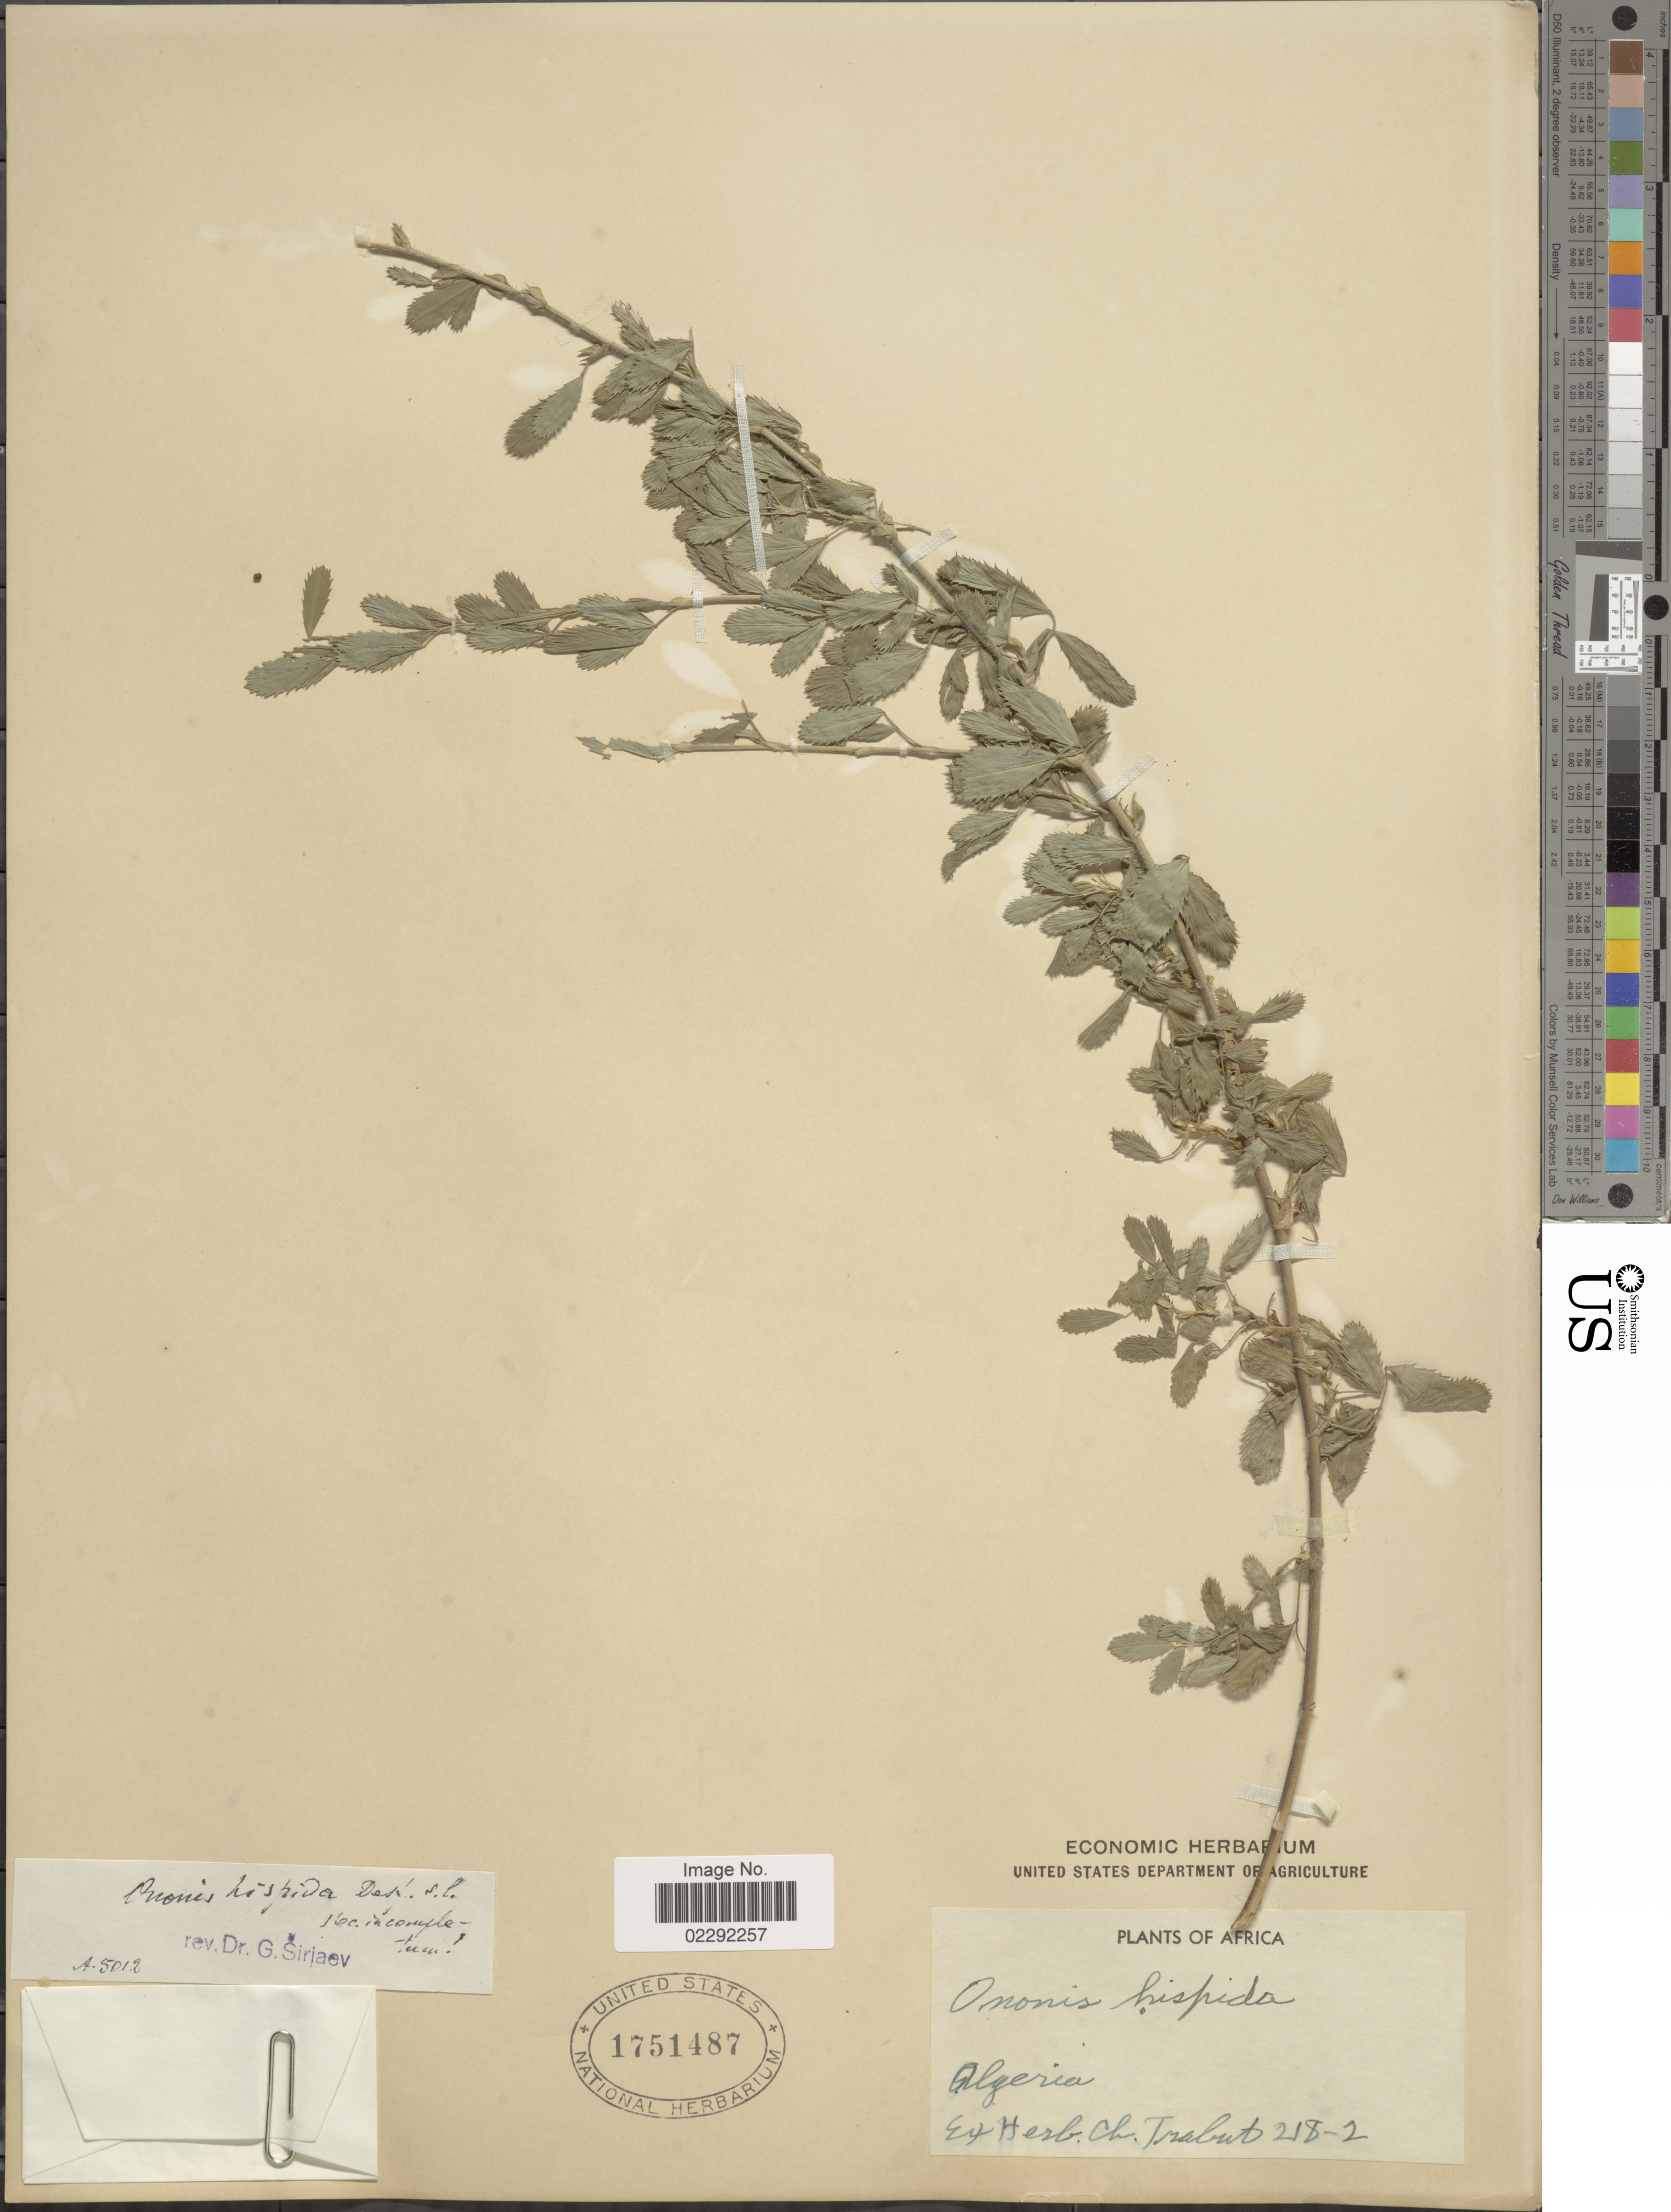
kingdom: Plantae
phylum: Tracheophyta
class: Magnoliopsida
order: Fabales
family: Fabaceae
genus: Ononis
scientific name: Ononis hispida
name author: Desf.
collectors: Ex herb. Ch. Trabut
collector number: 218-2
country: Algeria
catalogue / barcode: US 1751487